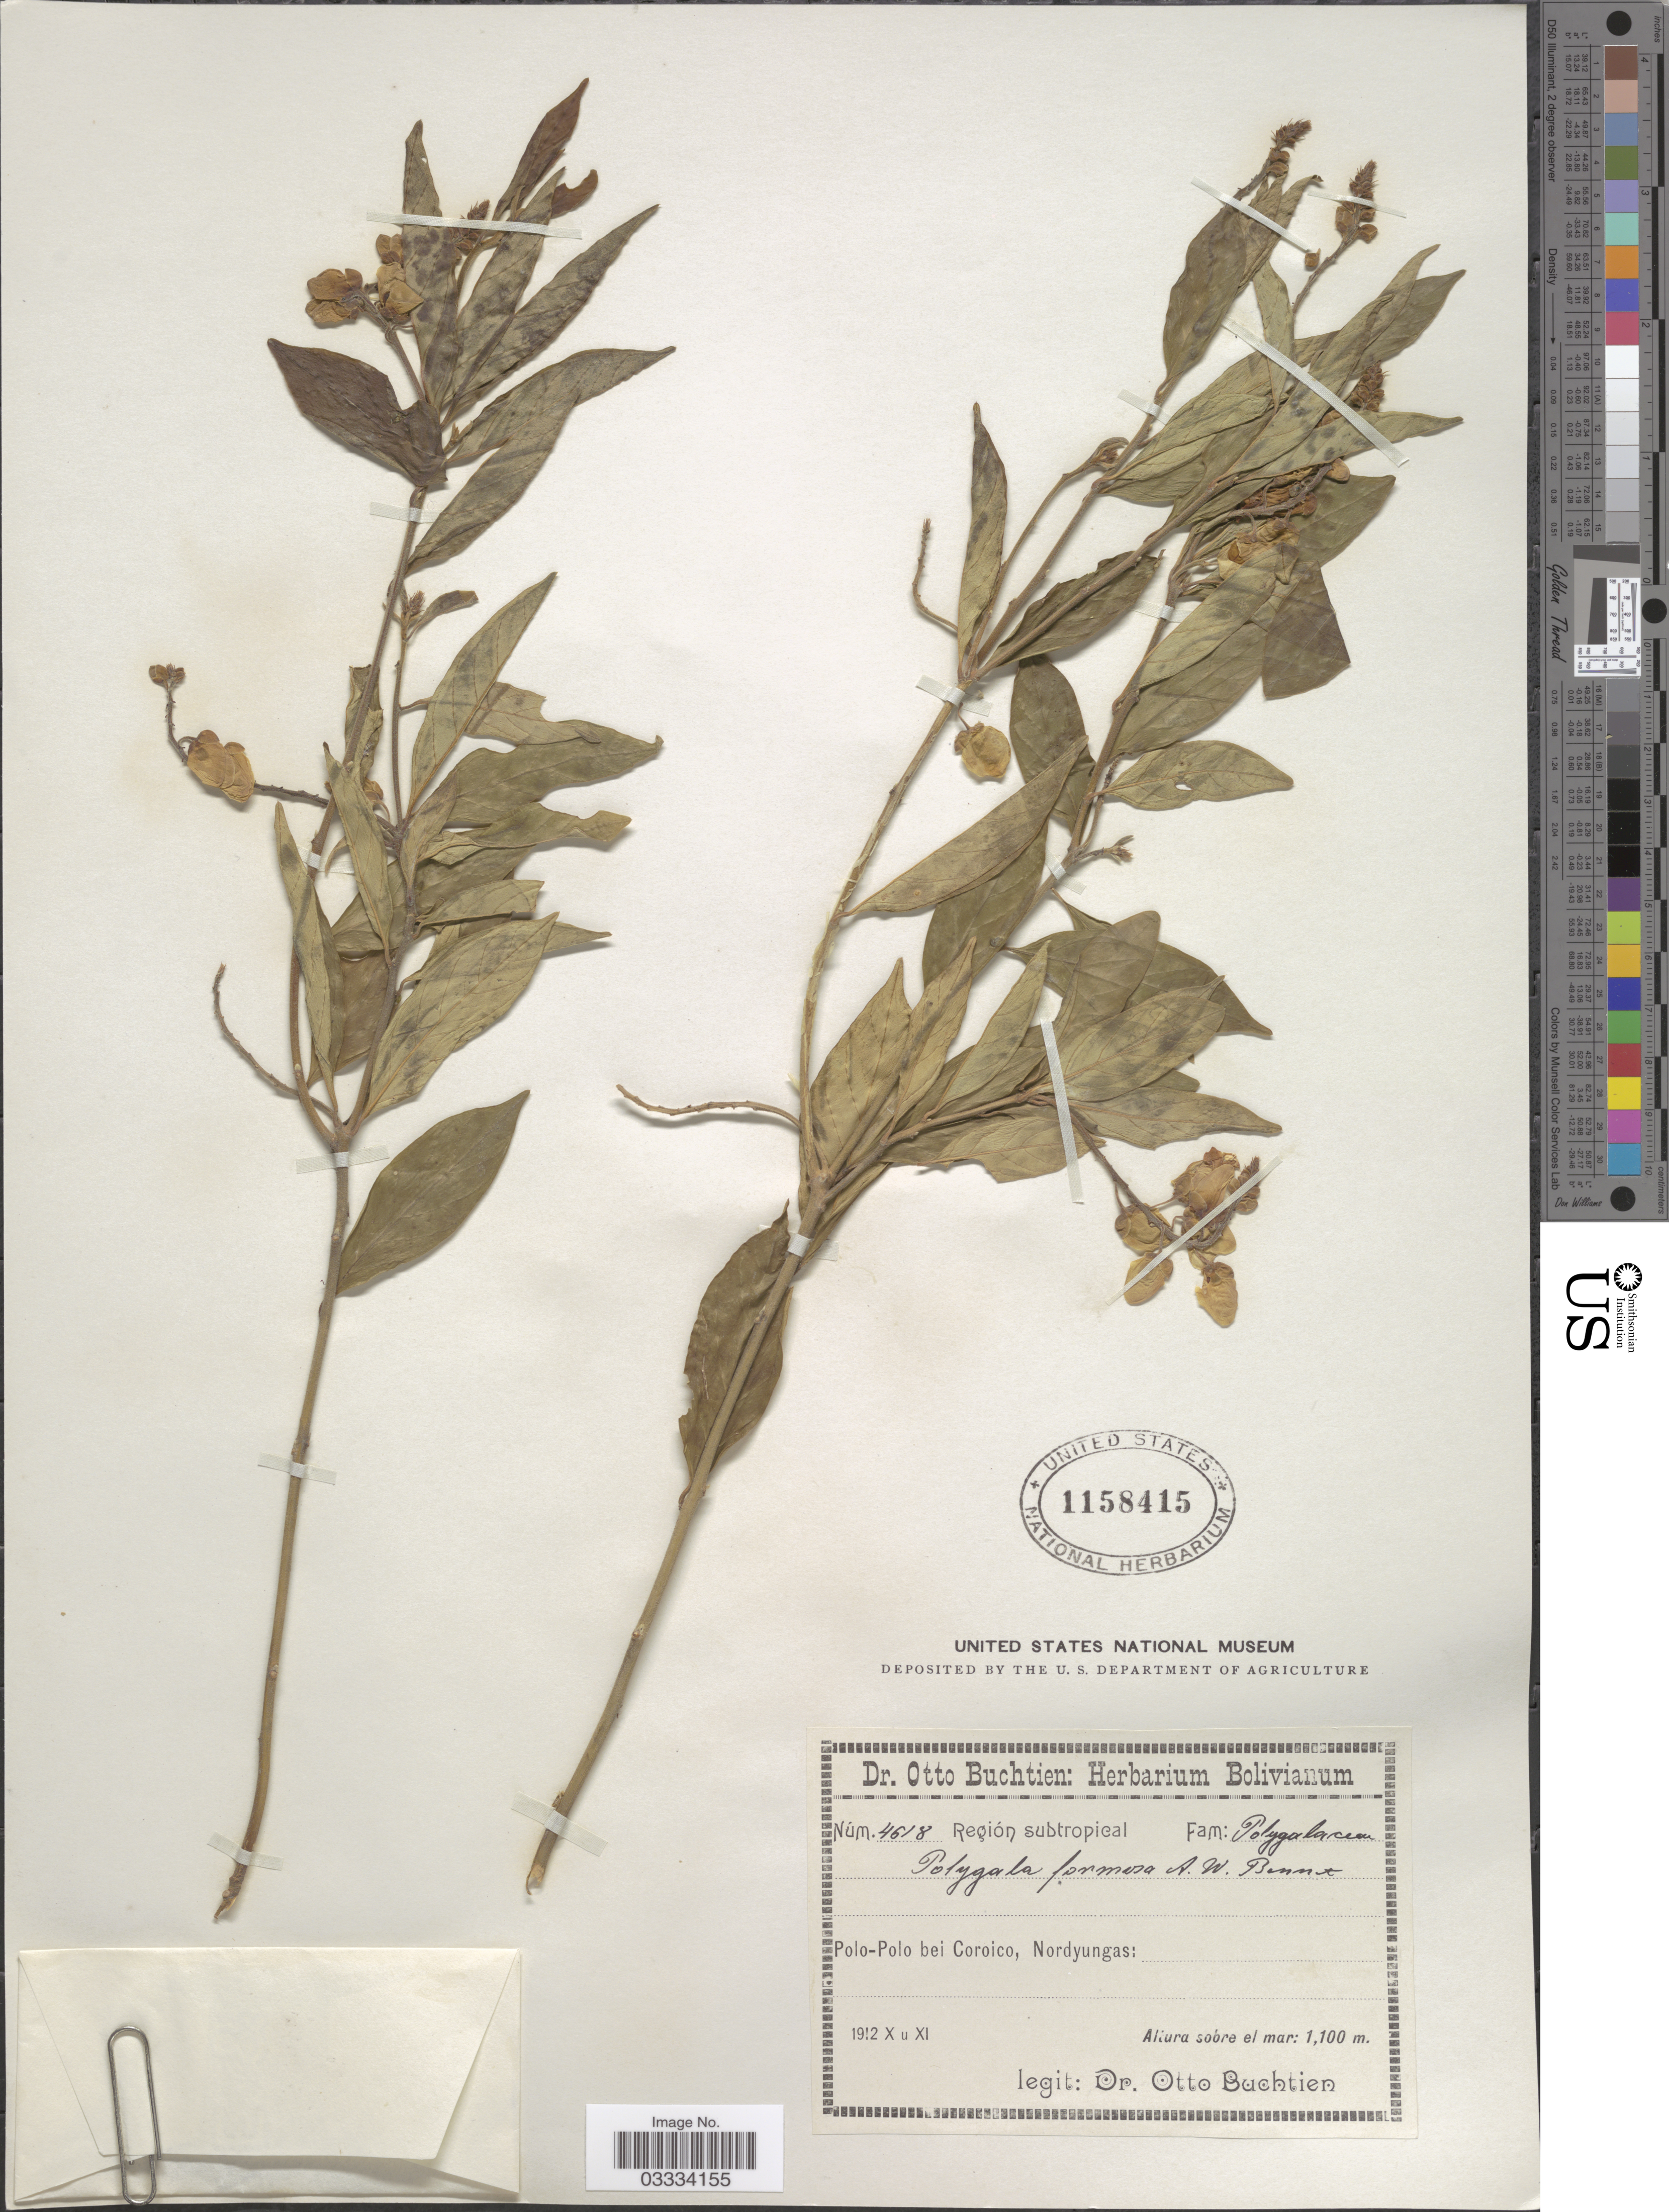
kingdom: Plantae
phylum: Tracheophyta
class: Magnoliopsida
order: Fabales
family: Polygalaceae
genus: Caamembeca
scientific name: Caamembeca andina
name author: (A.W. Benn.) J.F.B. Pastore & Mabb.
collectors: O. Buchtien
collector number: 4618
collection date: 1912-10/1912-11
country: Bolivia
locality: Polo-Polo bei Coroico, Nordyungas.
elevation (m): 1100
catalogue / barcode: US 1158415